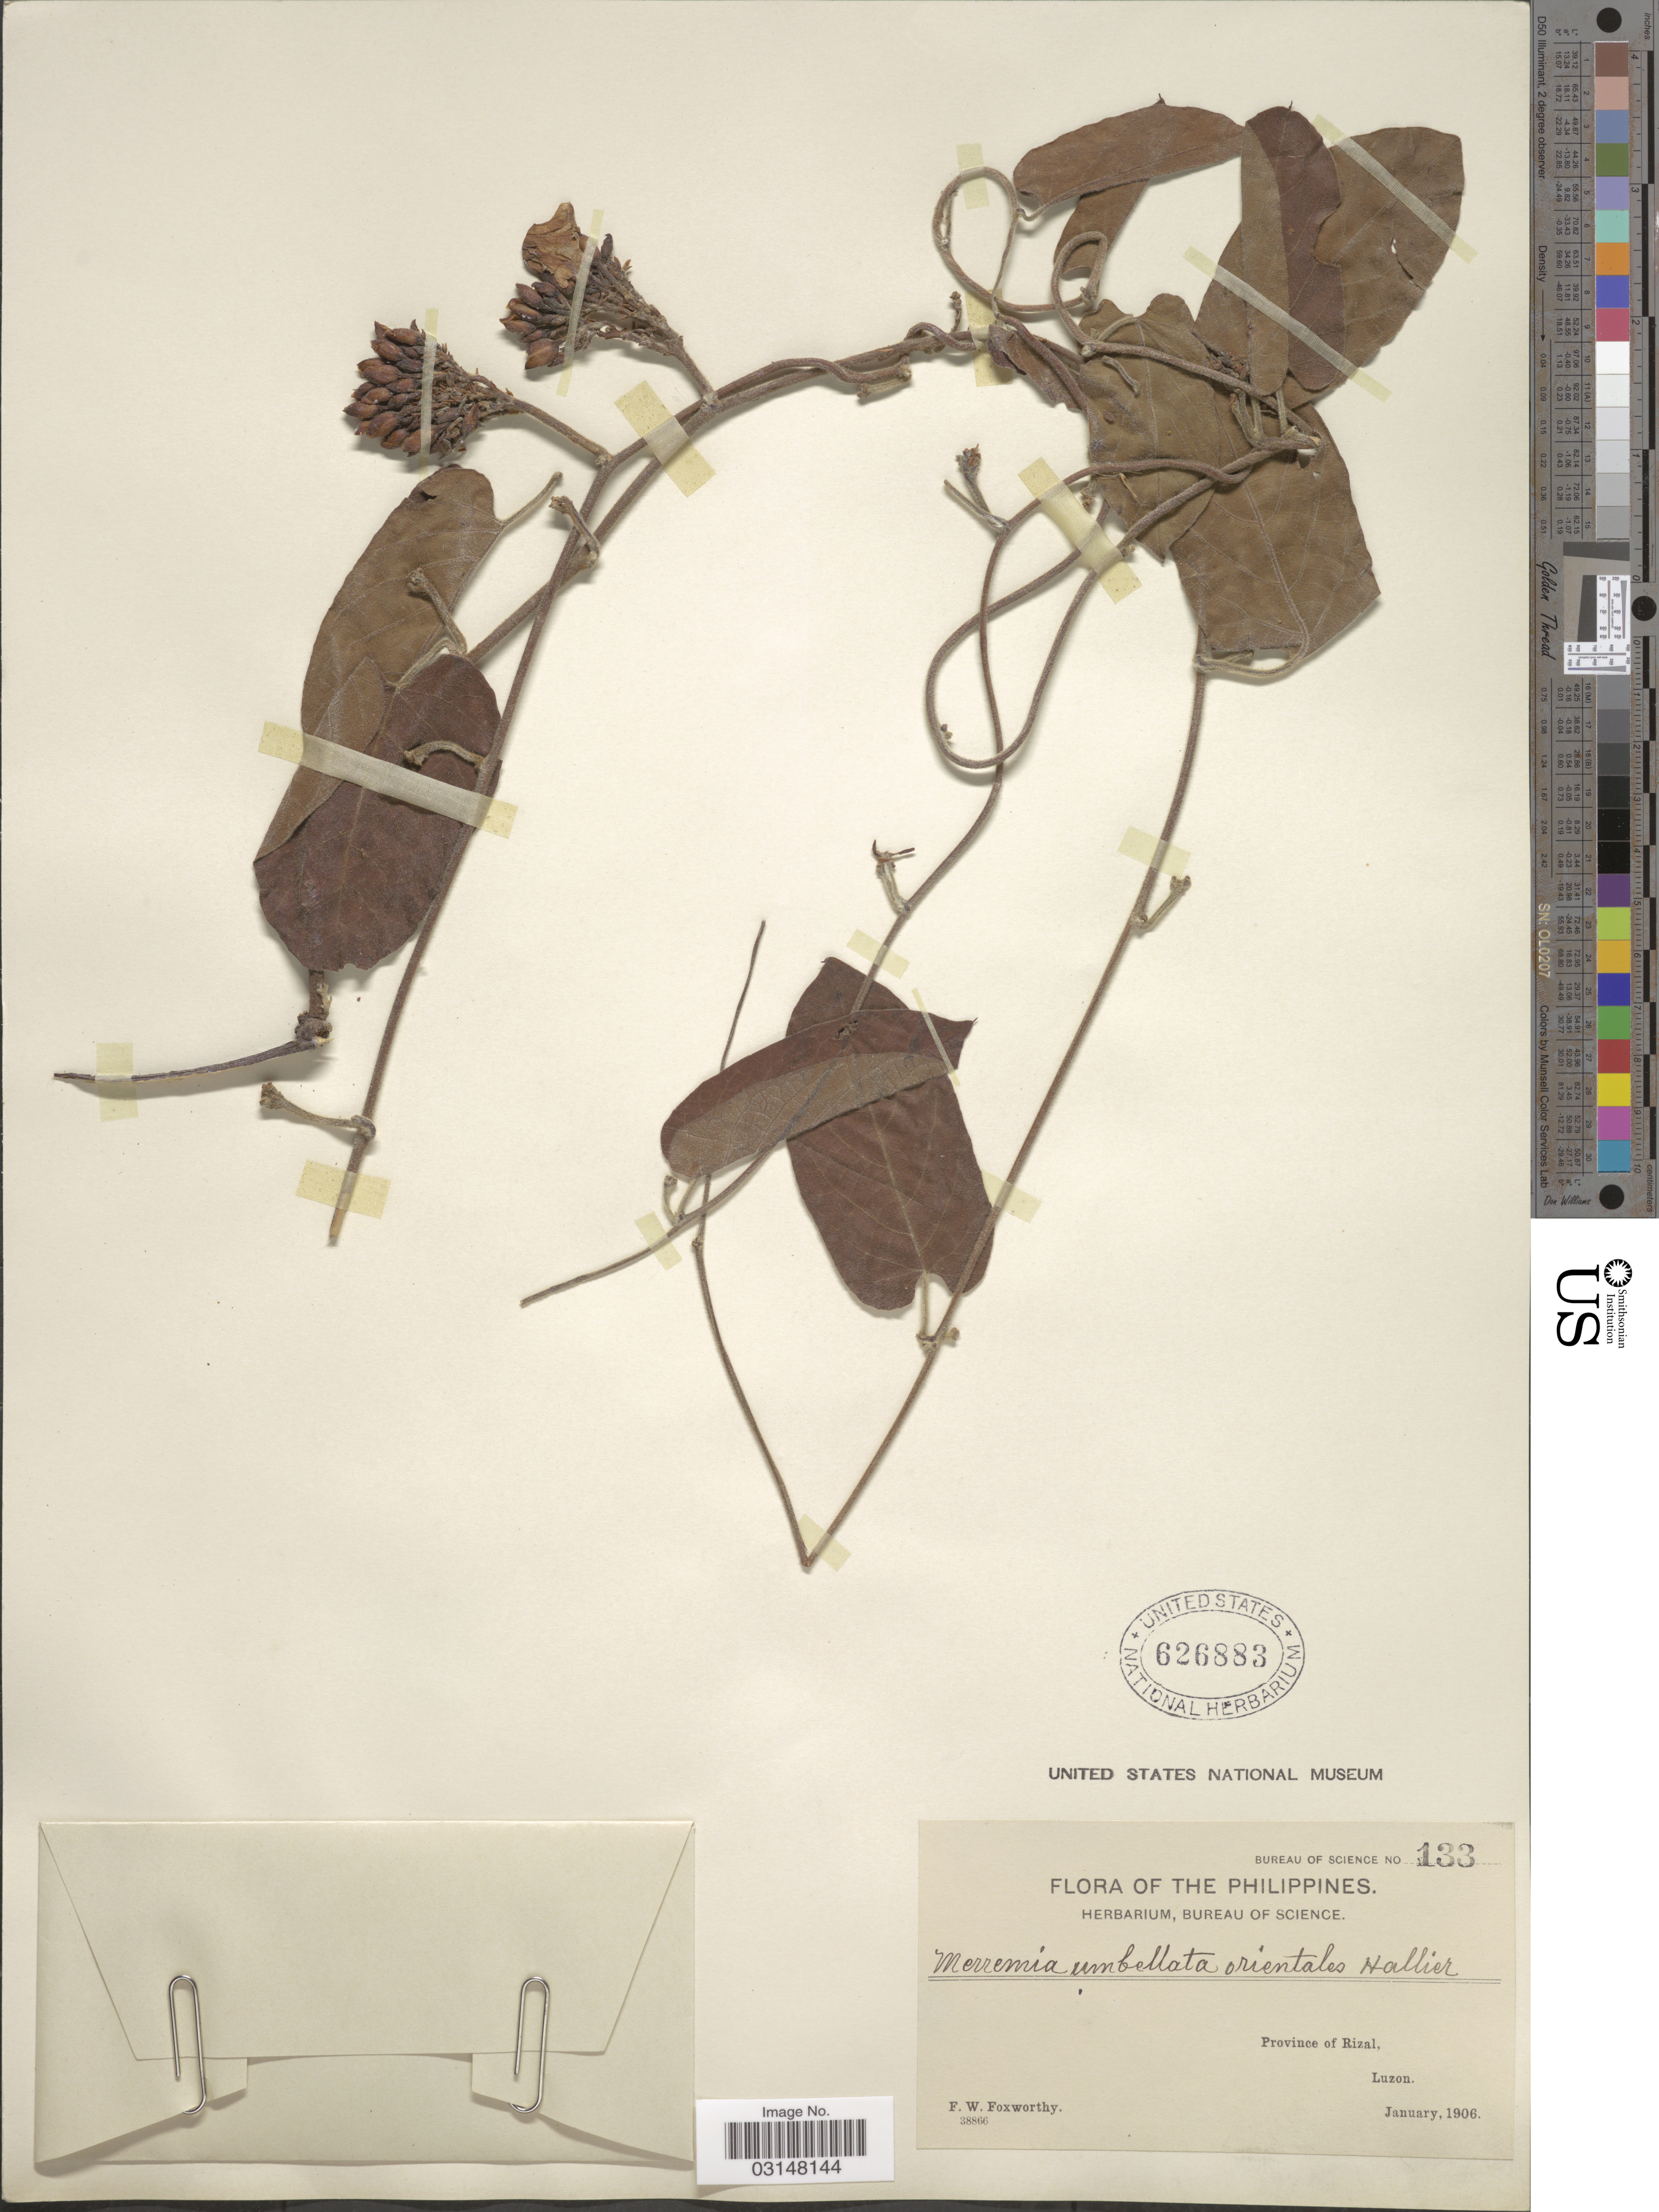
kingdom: Plantae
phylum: Tracheophyta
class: Magnoliopsida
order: Solanales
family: Convolvulaceae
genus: Camonea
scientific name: Camonea pilosa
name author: (Houtt.) A. R. Simões & Staples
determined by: Strong, Mark T., (BOT), Smithsonian Institution - National Museum of Natural History (UNITED STATES)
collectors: F. W. Foxworthy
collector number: Bureau of Science 133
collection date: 1906-01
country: Philippines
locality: Province of Rizal, Luzon.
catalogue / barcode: US 626883